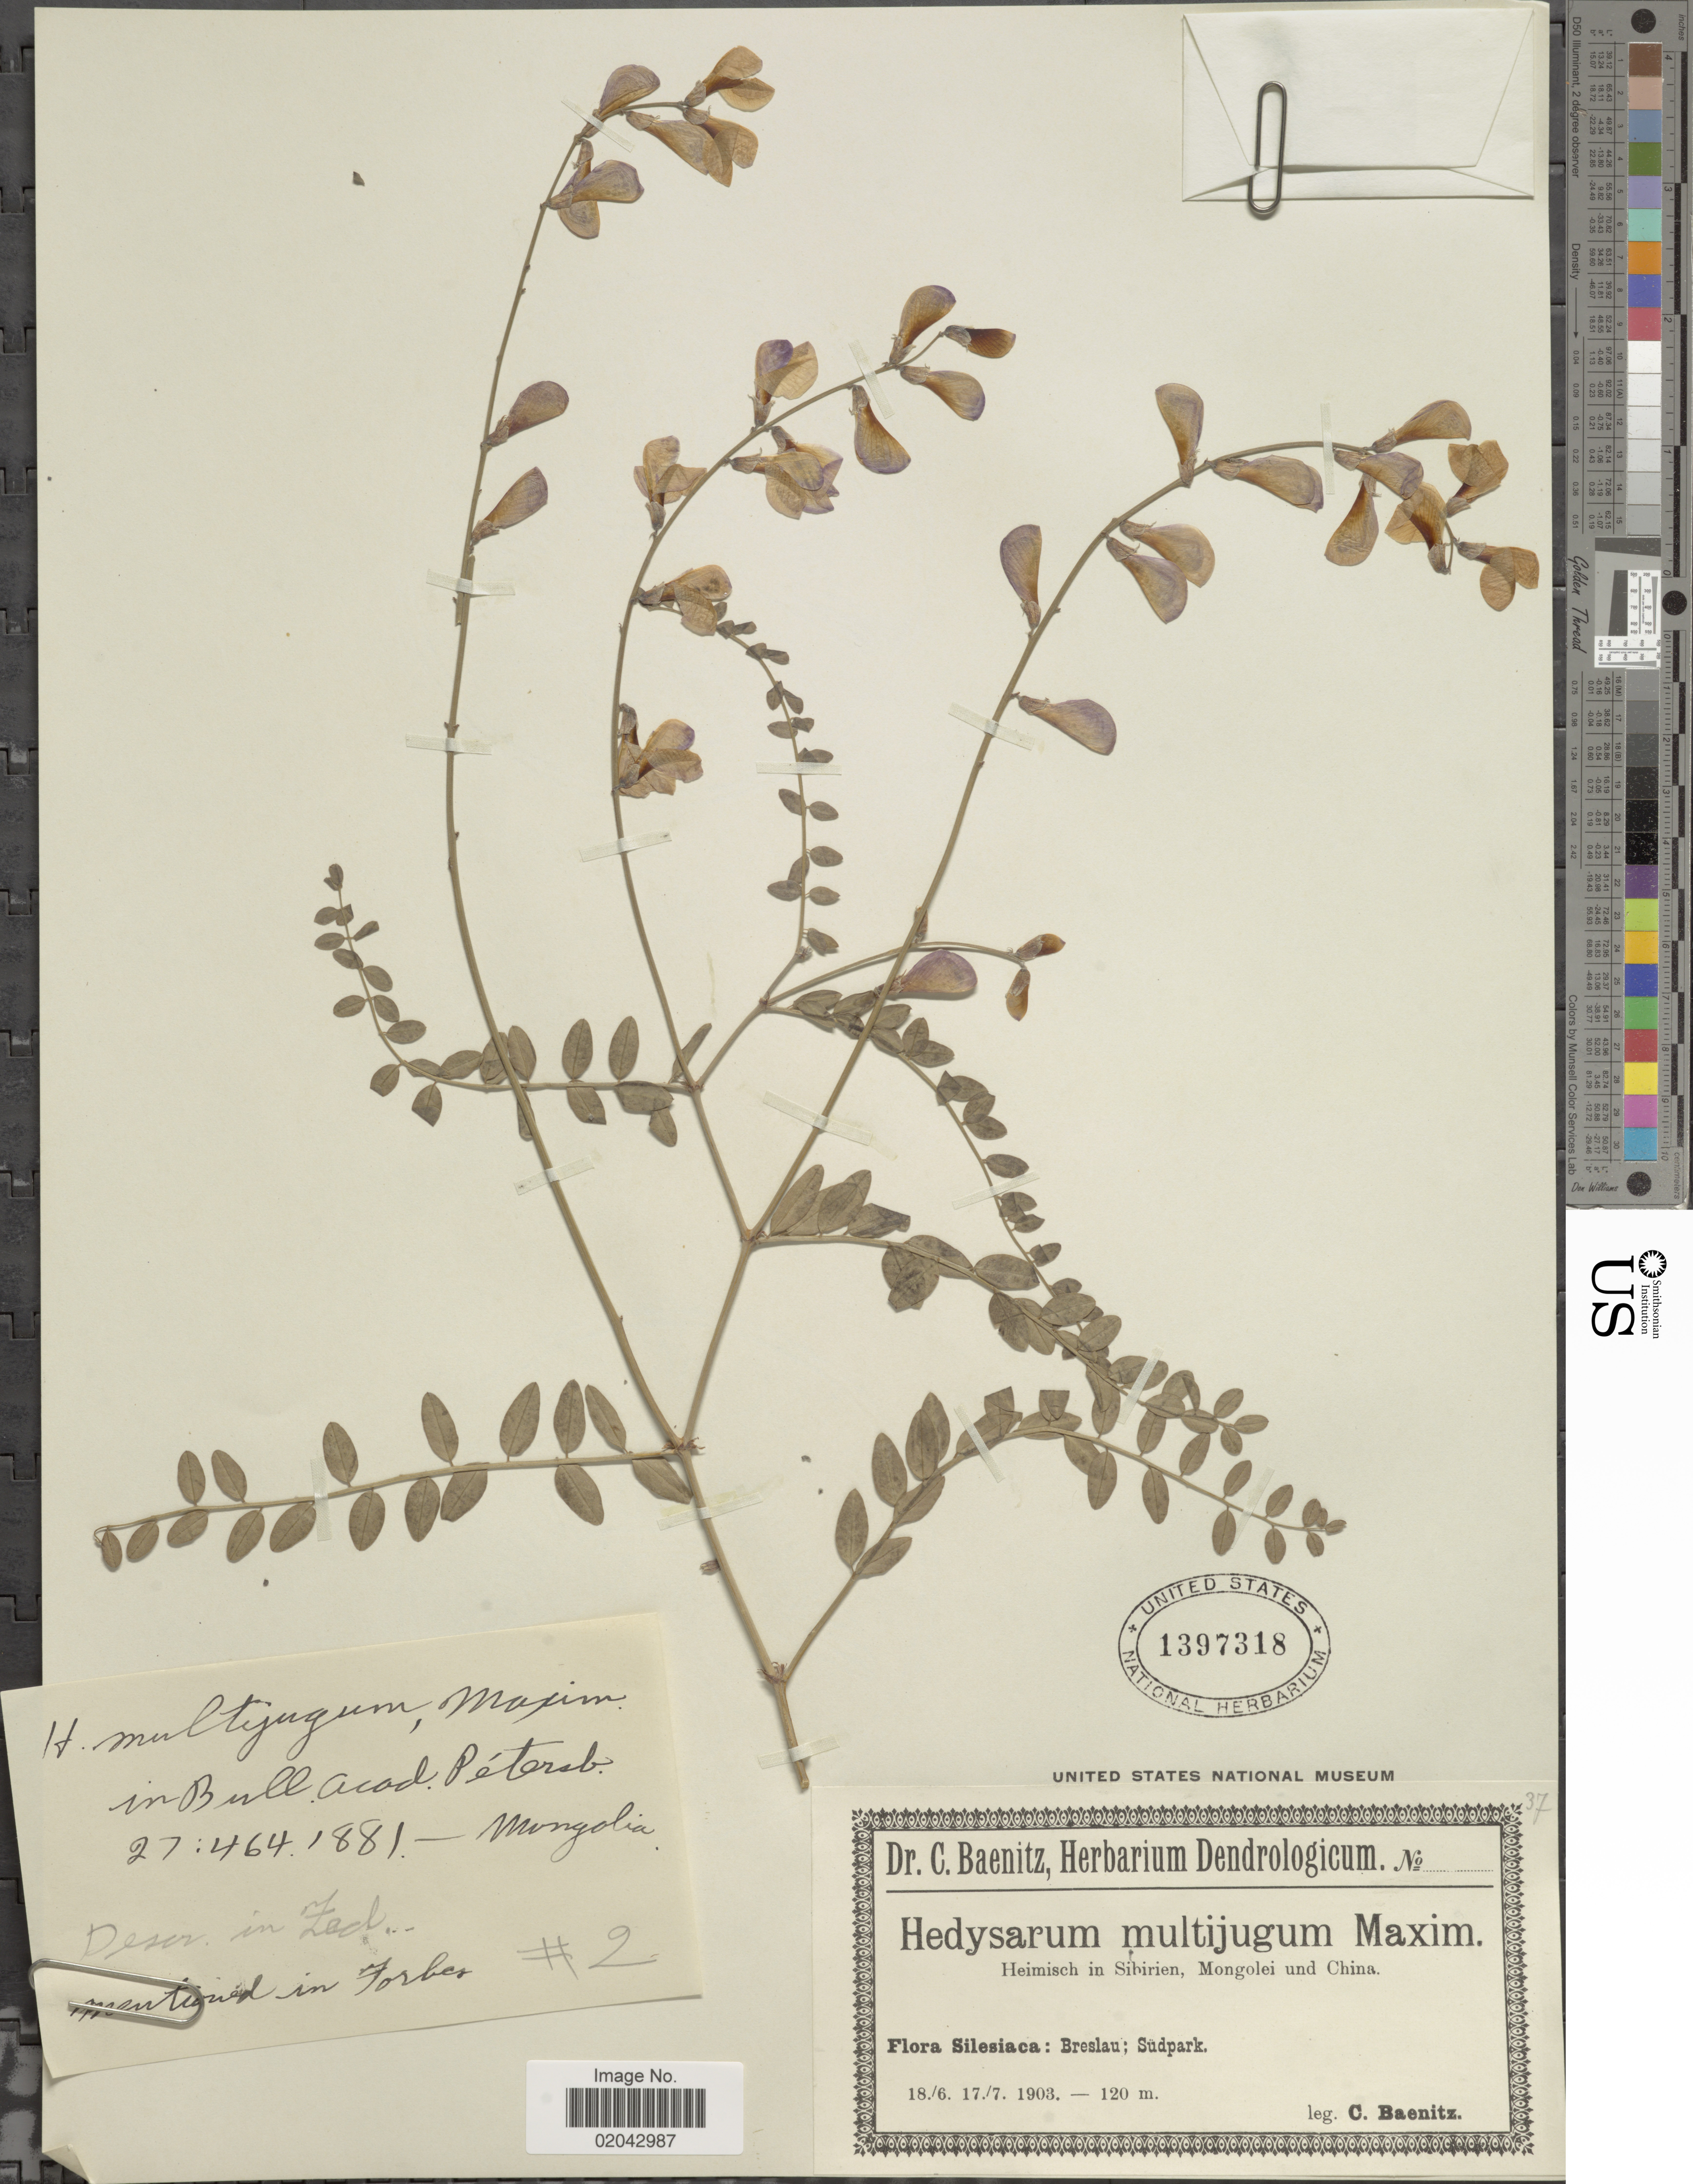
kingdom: Plantae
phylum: Tracheophyta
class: Magnoliopsida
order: Fabales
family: Fabaceae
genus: Corethrodendron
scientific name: Corethrodendron multijugum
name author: (Maxim.) B.H.Choi & H. Ohashi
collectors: C. G. Baenitz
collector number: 37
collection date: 1903-06-18/1903-07-17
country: Poland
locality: Silesiaca: Breslau; Sudpark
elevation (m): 120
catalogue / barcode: US 1397318